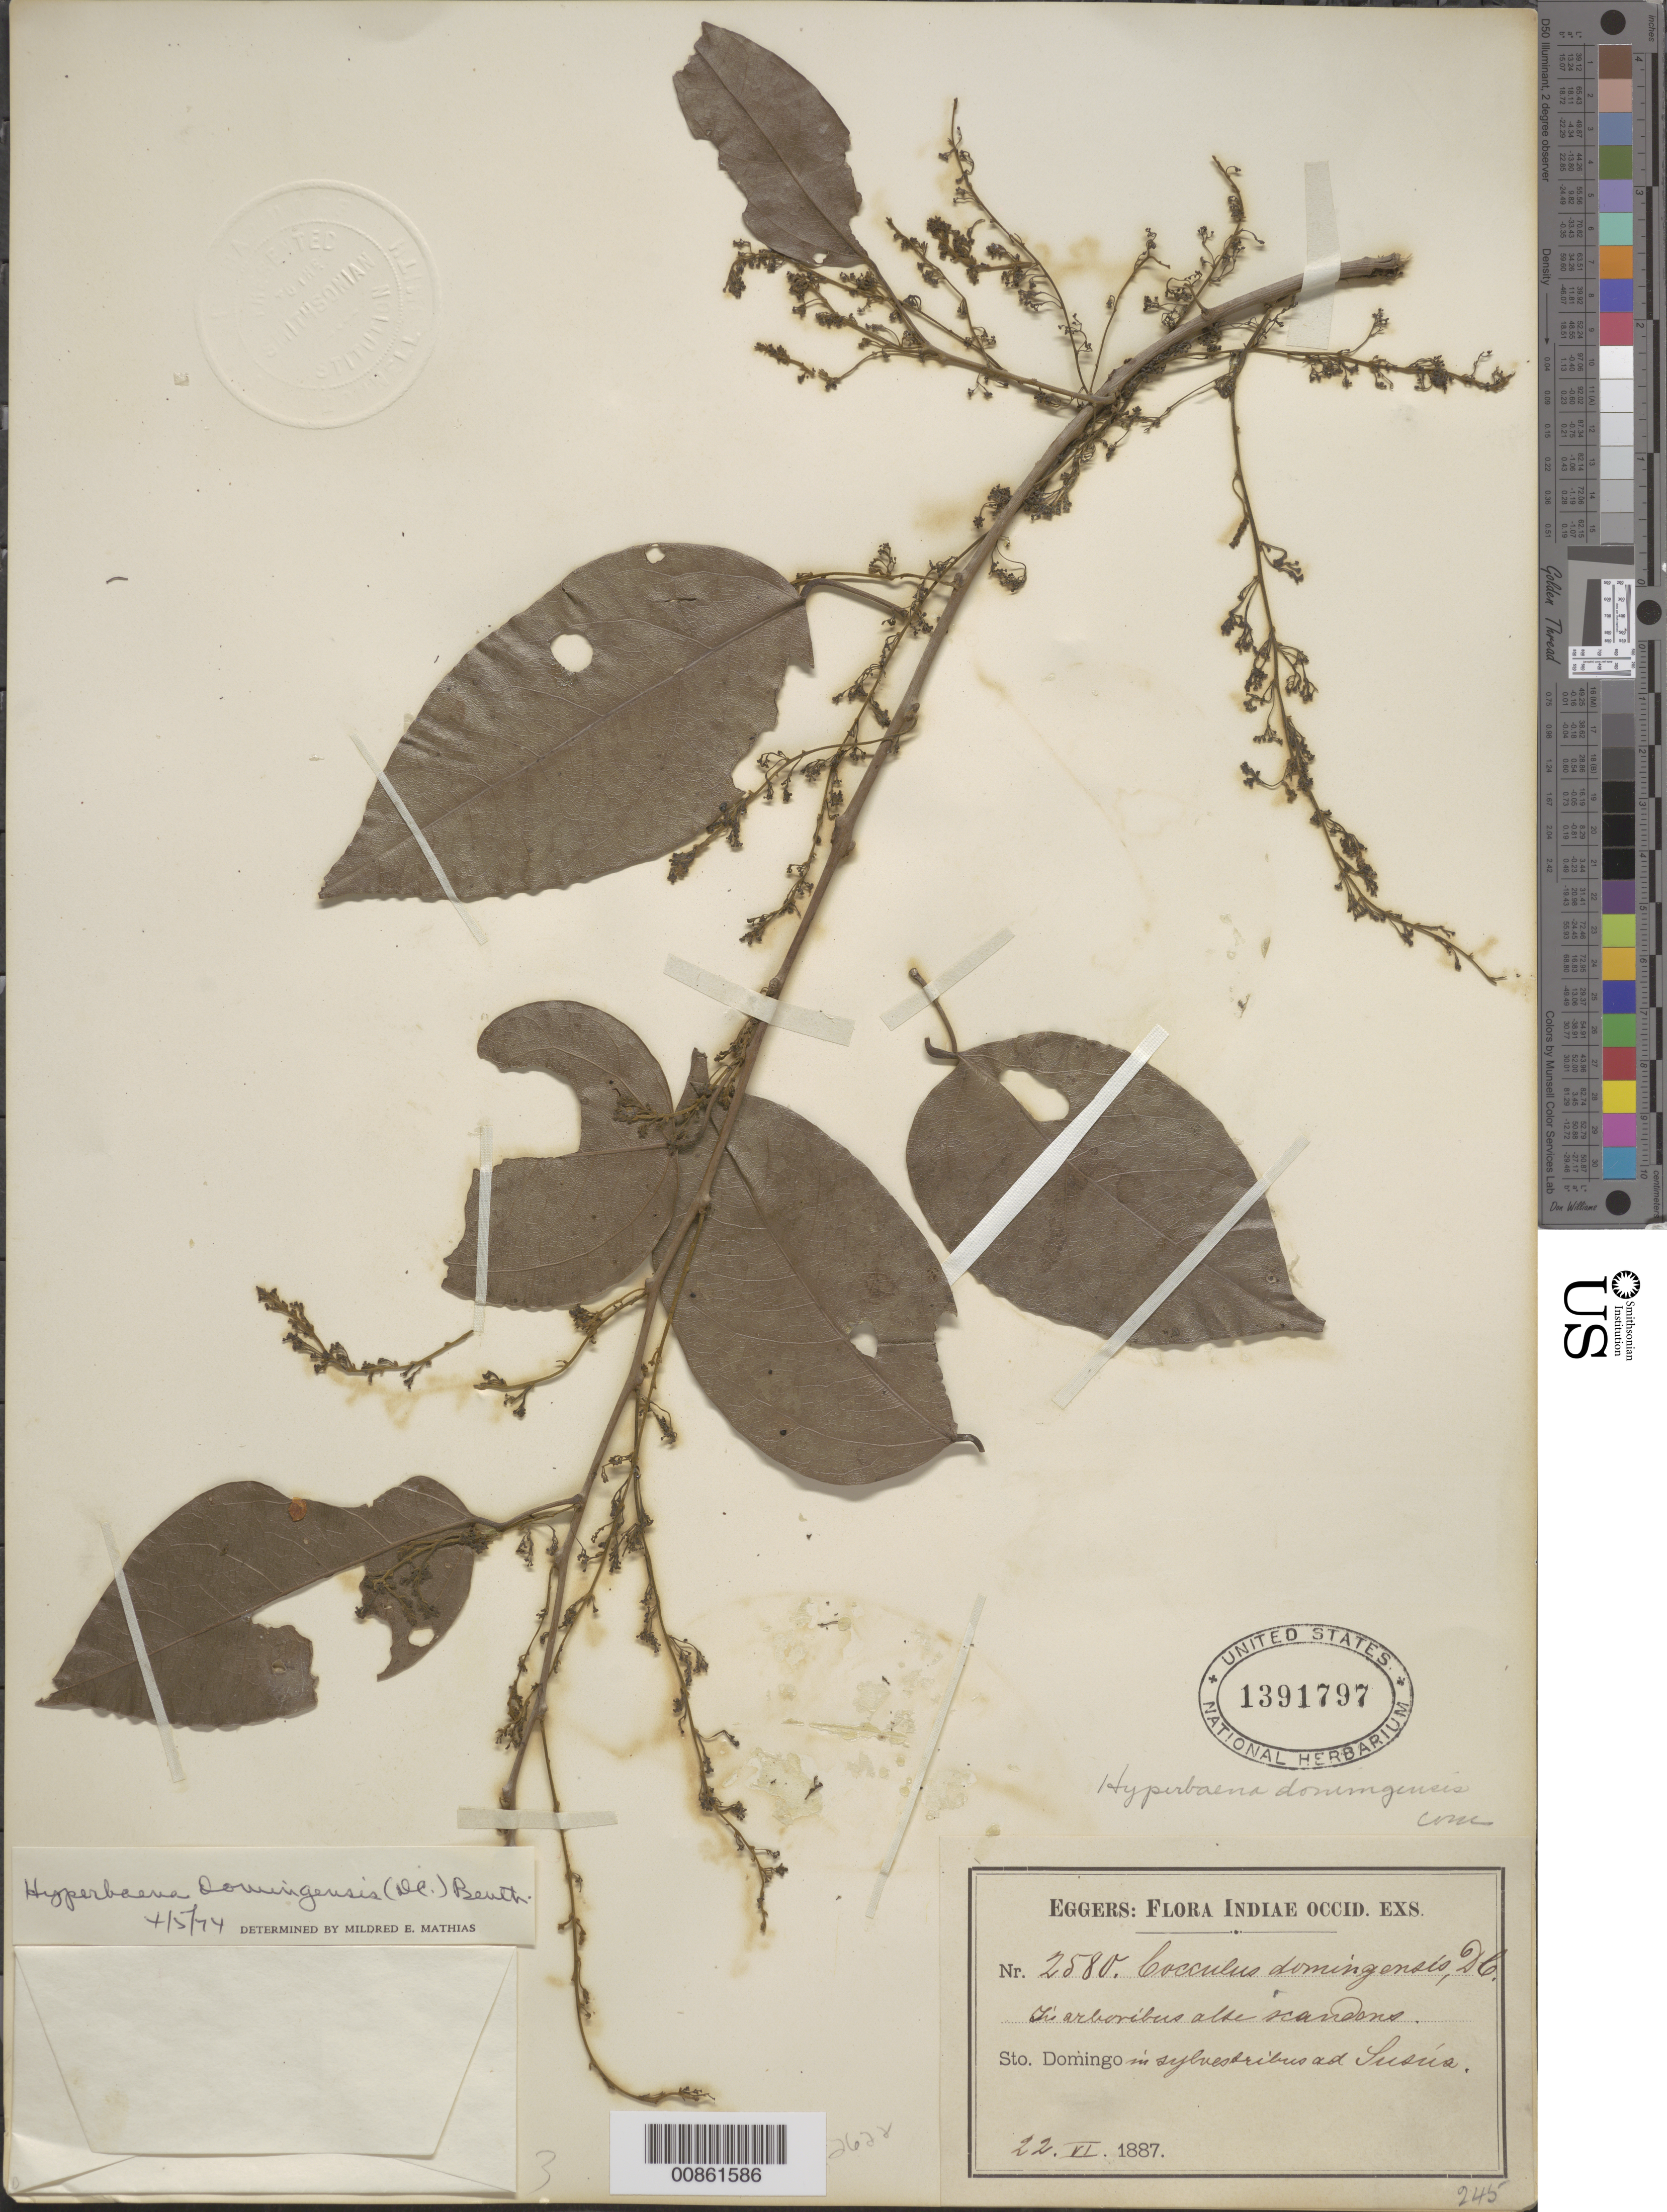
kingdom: Plantae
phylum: Tracheophyta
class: Magnoliopsida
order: Ranunculales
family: Menispermaceae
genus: Hyperbaena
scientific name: Hyperbaena domingensis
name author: (DC.) Benth.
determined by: Mathias, M. E.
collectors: H. F. A. von Eggers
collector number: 2580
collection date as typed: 22 Jun 1887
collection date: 1887-06-22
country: Dominican Republic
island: Hispaniola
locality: Ad Jusús.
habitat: In sylvestribus.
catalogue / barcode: US 1391797